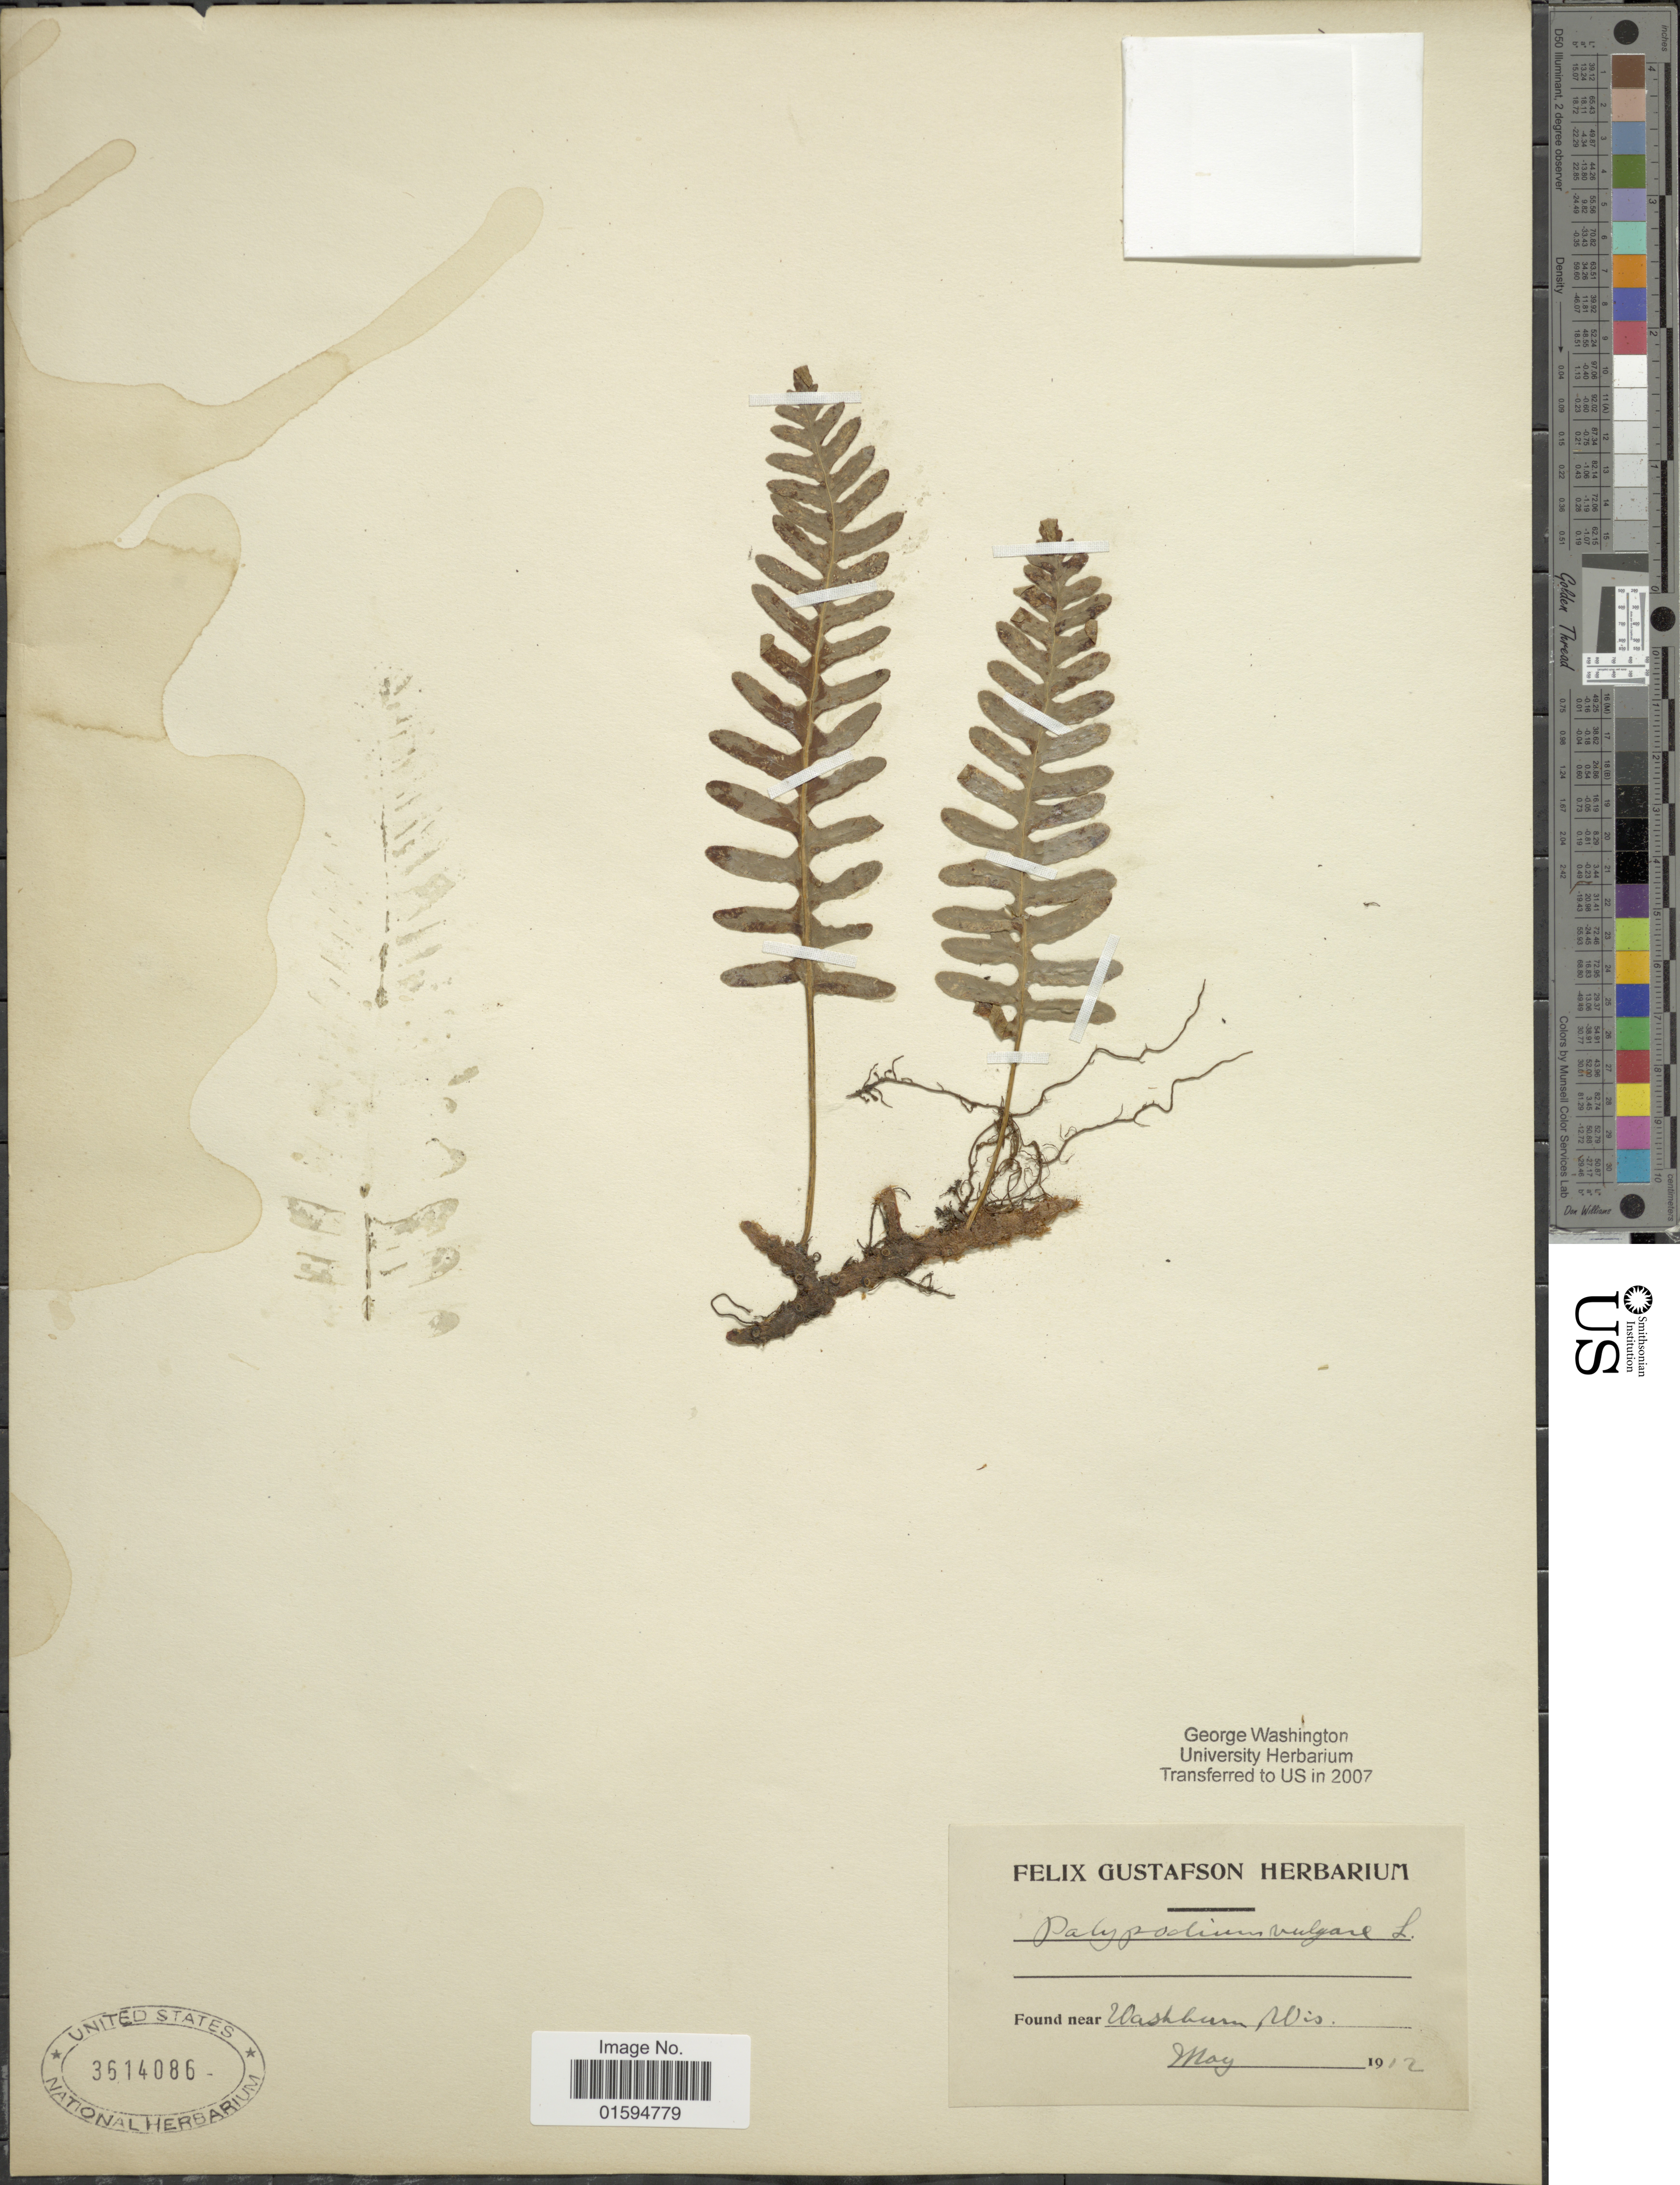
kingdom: Plantae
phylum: Tracheophyta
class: Polypodiopsida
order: Polypodiales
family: Polypodiaceae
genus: Polypodium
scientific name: Polypodium virginianum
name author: L.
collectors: ex herb. Felix Gustafson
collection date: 1912-05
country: United States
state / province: Wisconsin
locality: Found near Washburn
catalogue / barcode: US 3514086